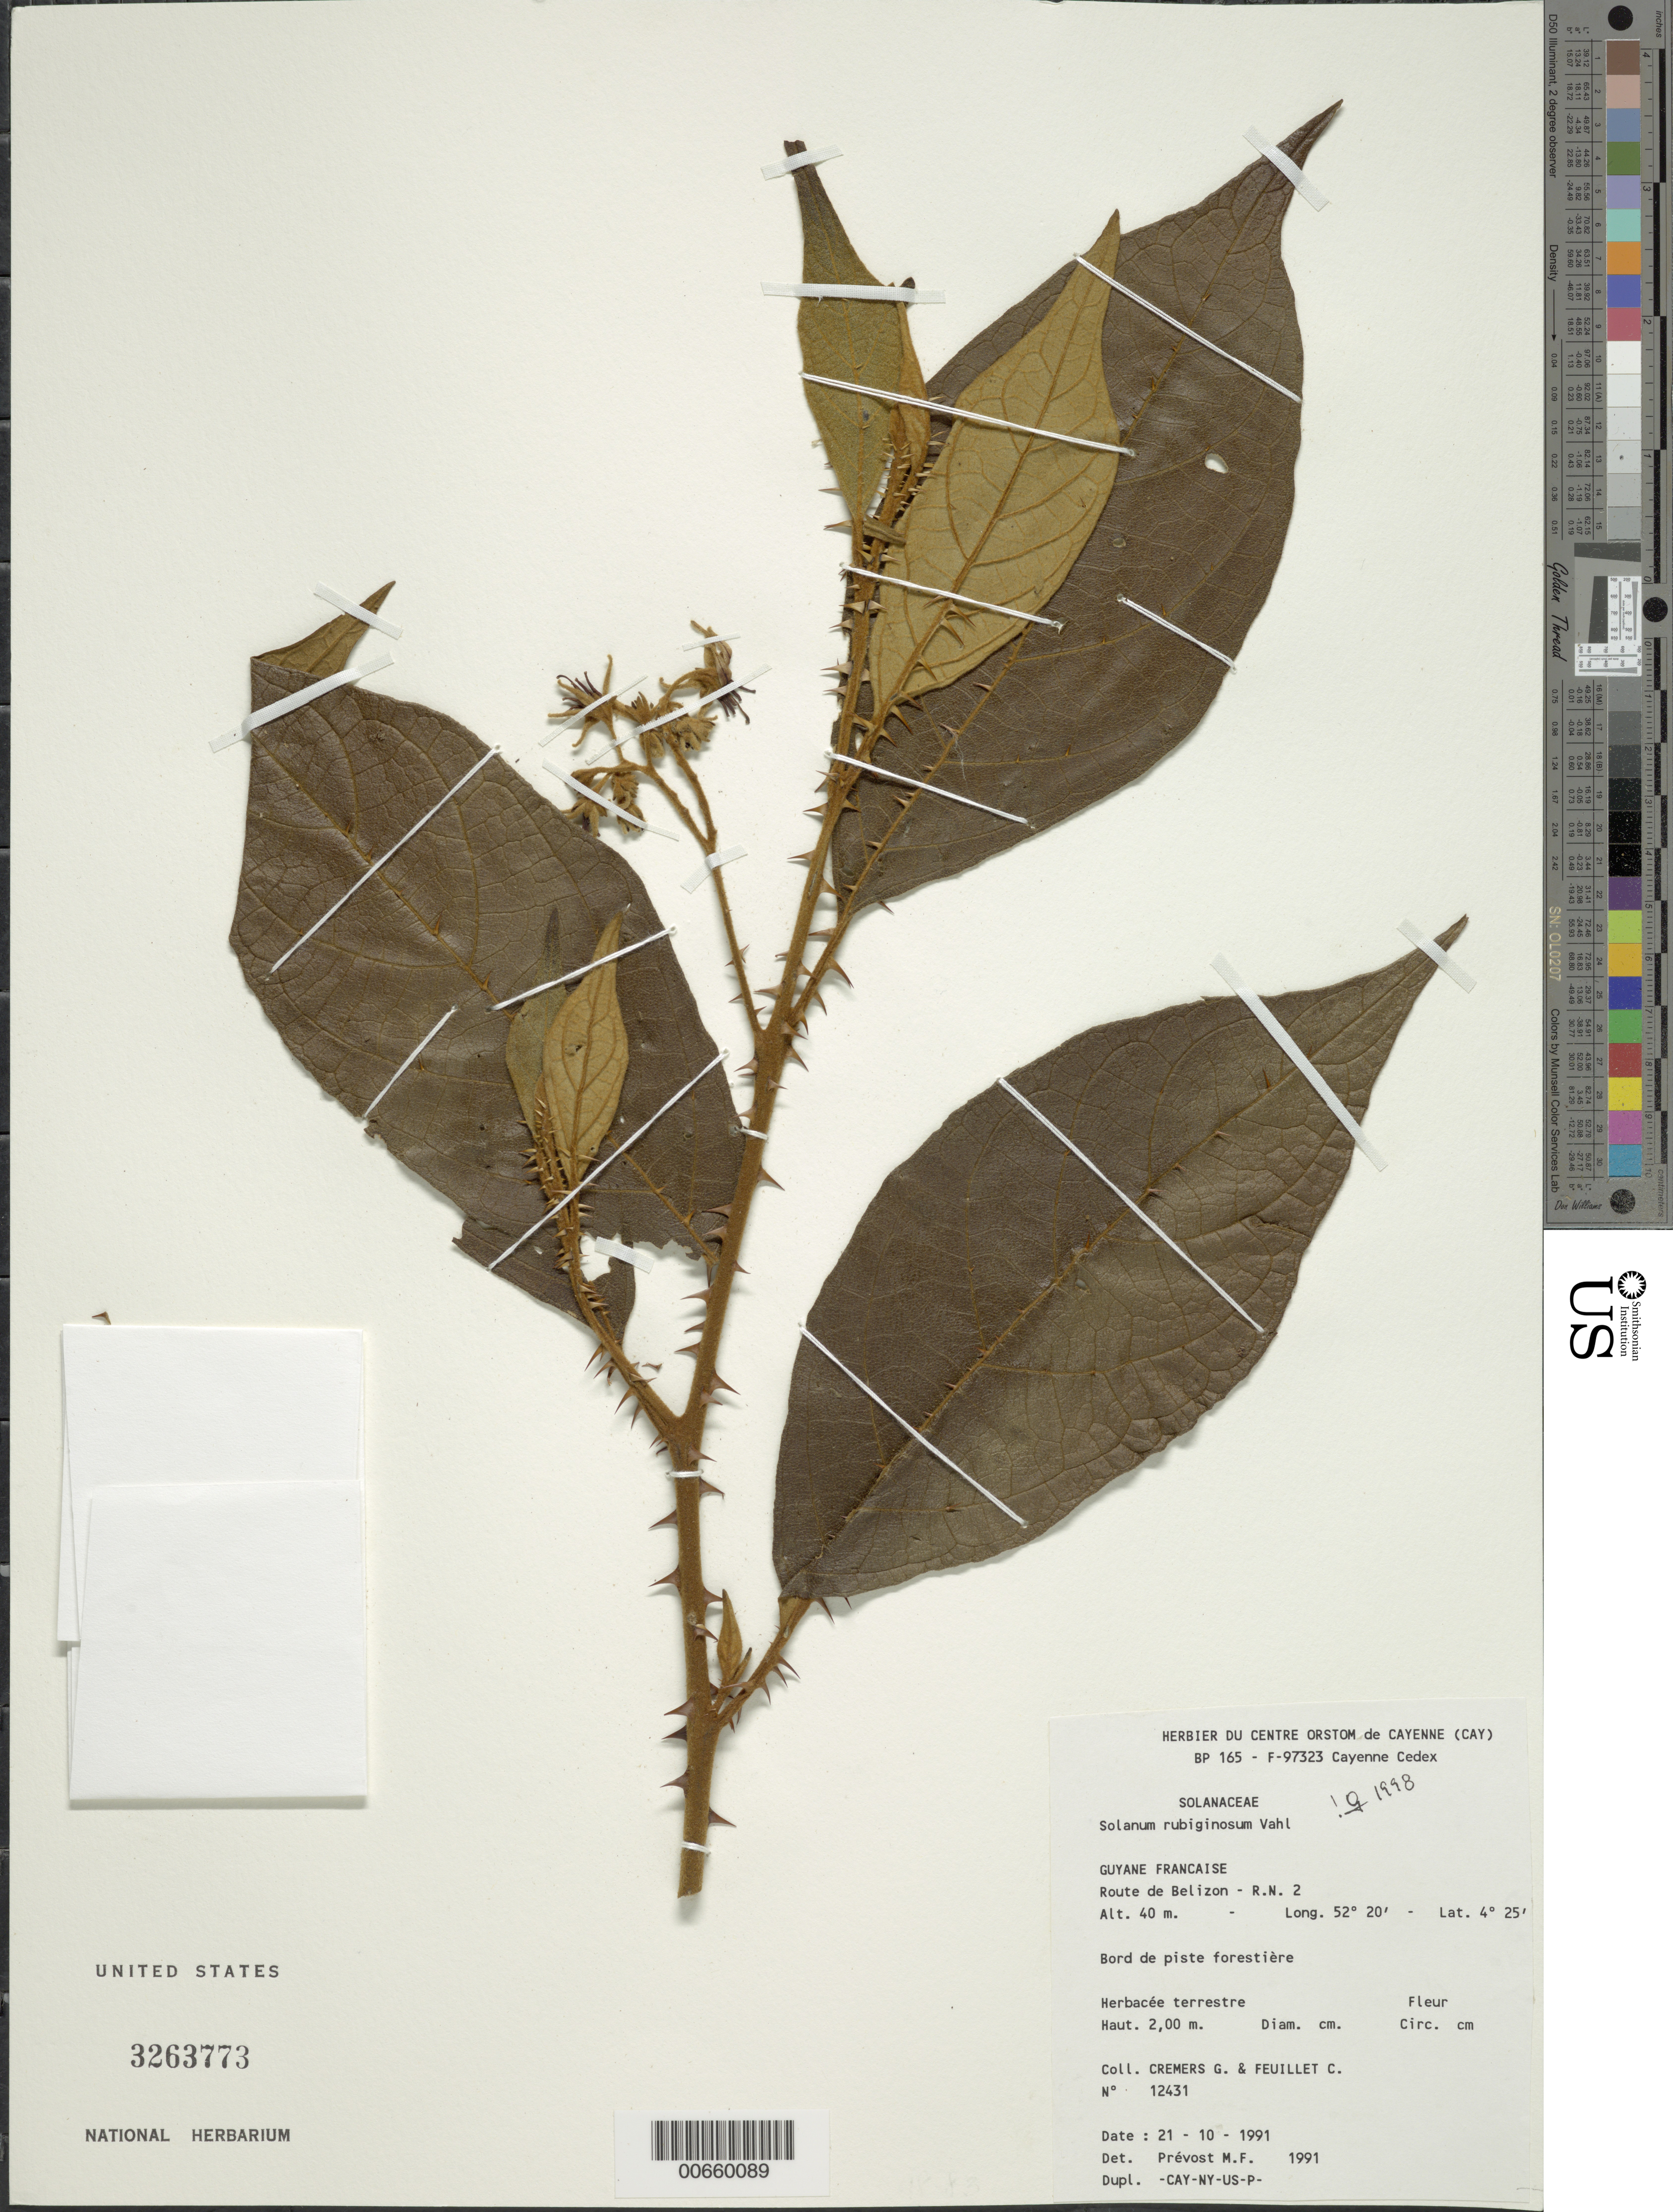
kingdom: Plantae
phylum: Tracheophyta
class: Magnoliopsida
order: Solanales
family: Solanaceae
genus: Solanum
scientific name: Solanum rubiginosum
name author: Vahl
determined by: Prévost, M.-F.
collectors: G. Cremers & C. Feuillet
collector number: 12431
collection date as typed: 10 Oct 1991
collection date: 1991-10-10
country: French Guiana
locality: Route de Belizon, R.N. 2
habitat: Edge of forest trail.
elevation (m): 40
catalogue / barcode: US 3263773